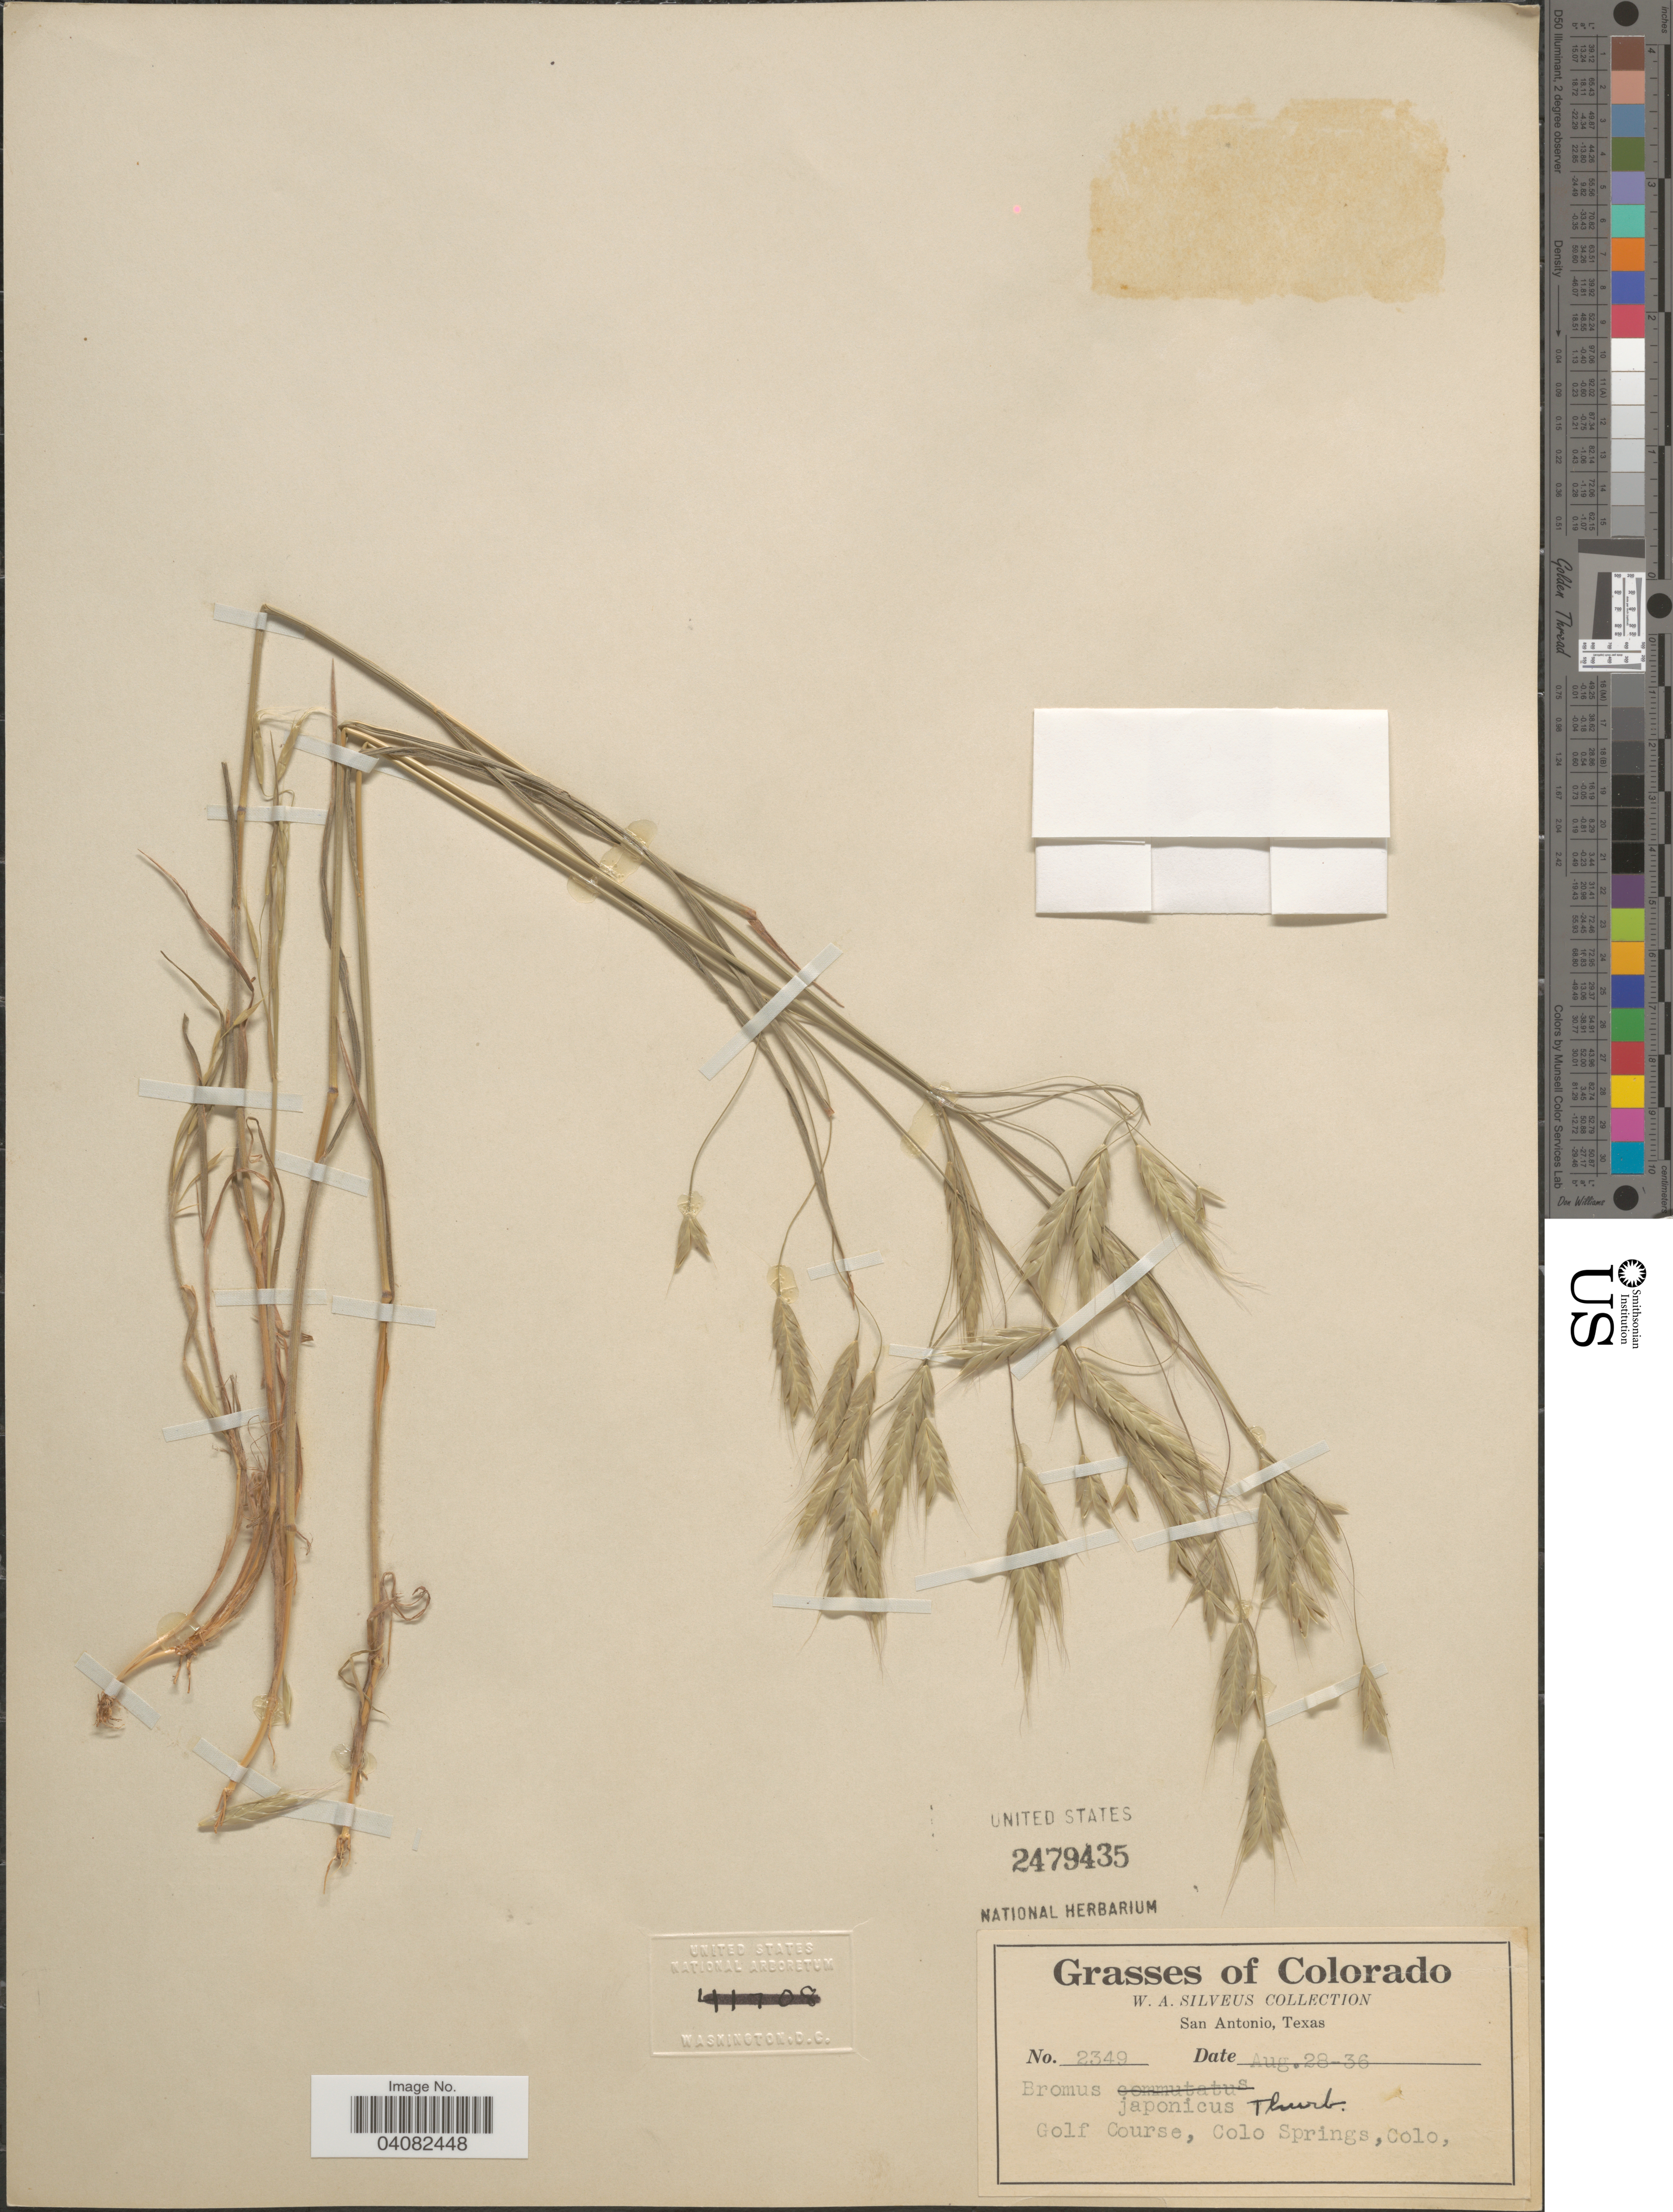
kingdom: Plantae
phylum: Tracheophyta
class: Liliopsida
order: Poales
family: Poaceae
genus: Bromus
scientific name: Bromus japonicus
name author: Houtt.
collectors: W. Silveus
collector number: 2349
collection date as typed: Transcribed d/m/y: 28/8/36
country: United States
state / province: Colorado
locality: Golf Course, Colo Springs.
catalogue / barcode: US 2479435